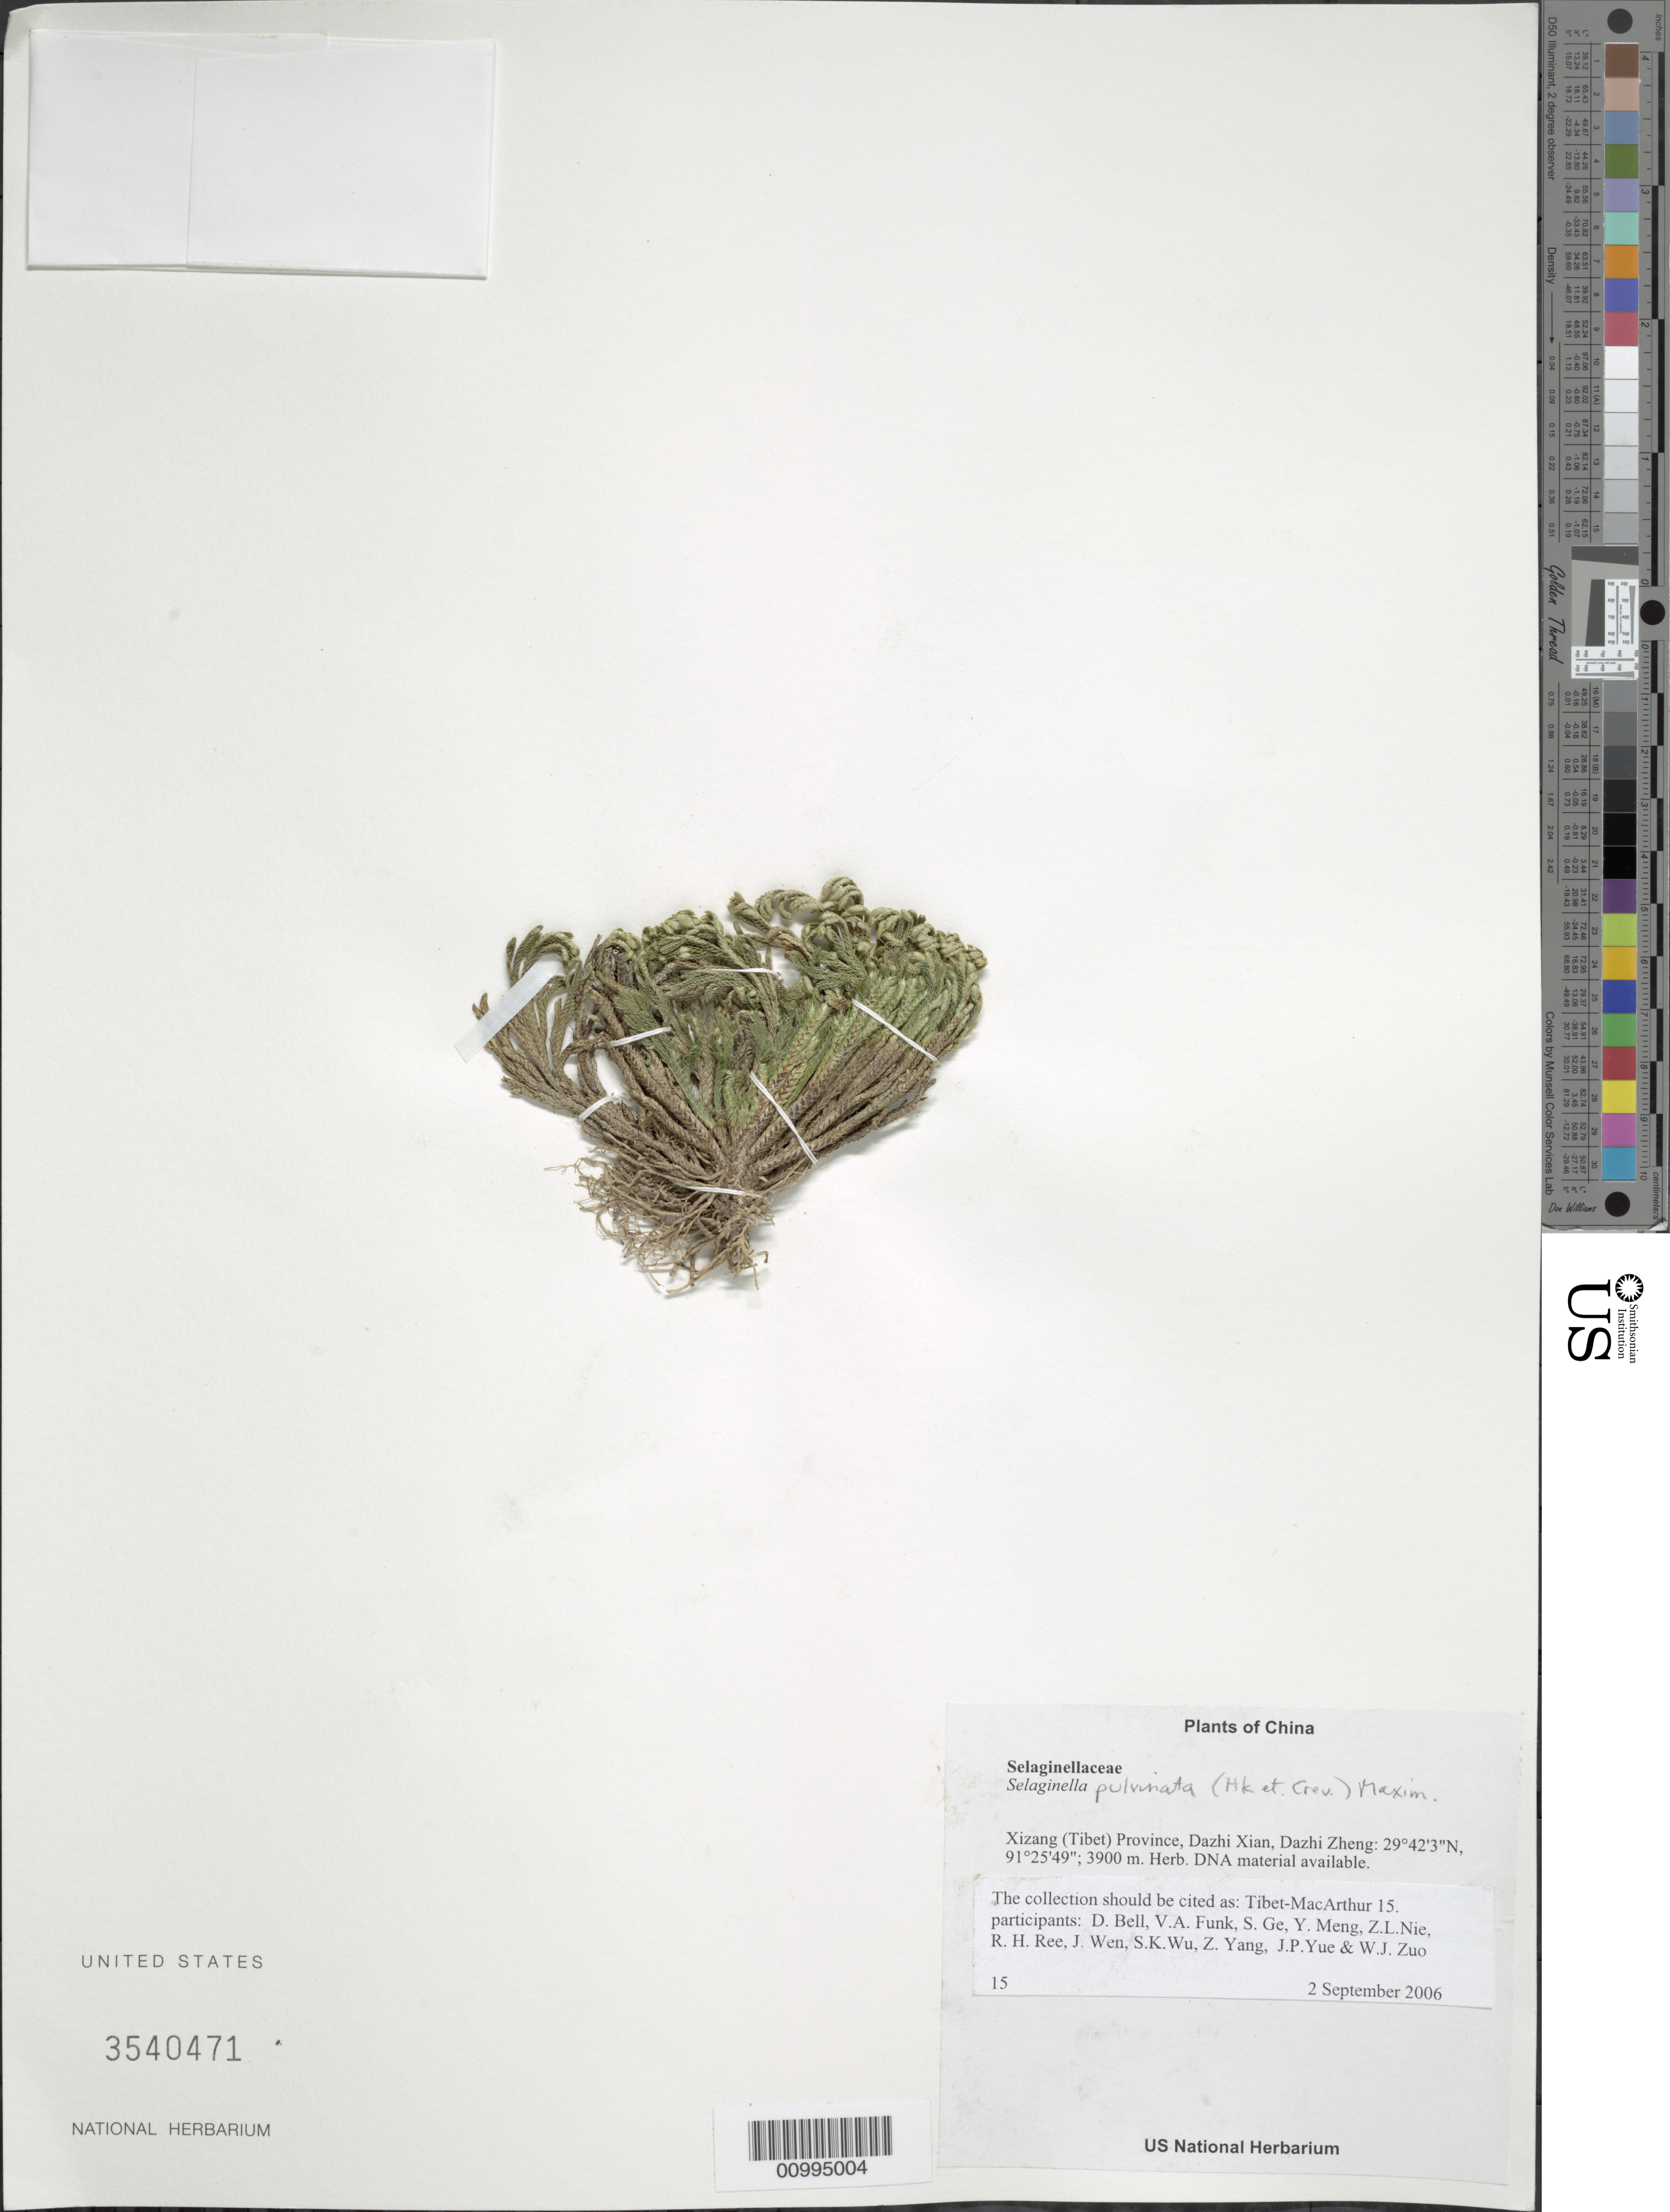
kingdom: Plantae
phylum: Tracheophyta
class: Lycopodiopsida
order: Selaginellales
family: Selaginellaceae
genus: Selaginella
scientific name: Selaginella pulvinata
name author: (Hook. & Grev.) Maxim.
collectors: Tibet-MacArthur, D. A. Bell, V. Funk, S. Ge, Y. Meng, Z. Nie, R. Ree, J. Wen, S. K. Wu, Z. Yang, J. Yue & W. Zuo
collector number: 15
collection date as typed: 02 Sep 2006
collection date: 2006-09-02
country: China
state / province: Xizang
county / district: Dazhi Xian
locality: Dazhi Zheng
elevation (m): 3900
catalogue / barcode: US 3540471